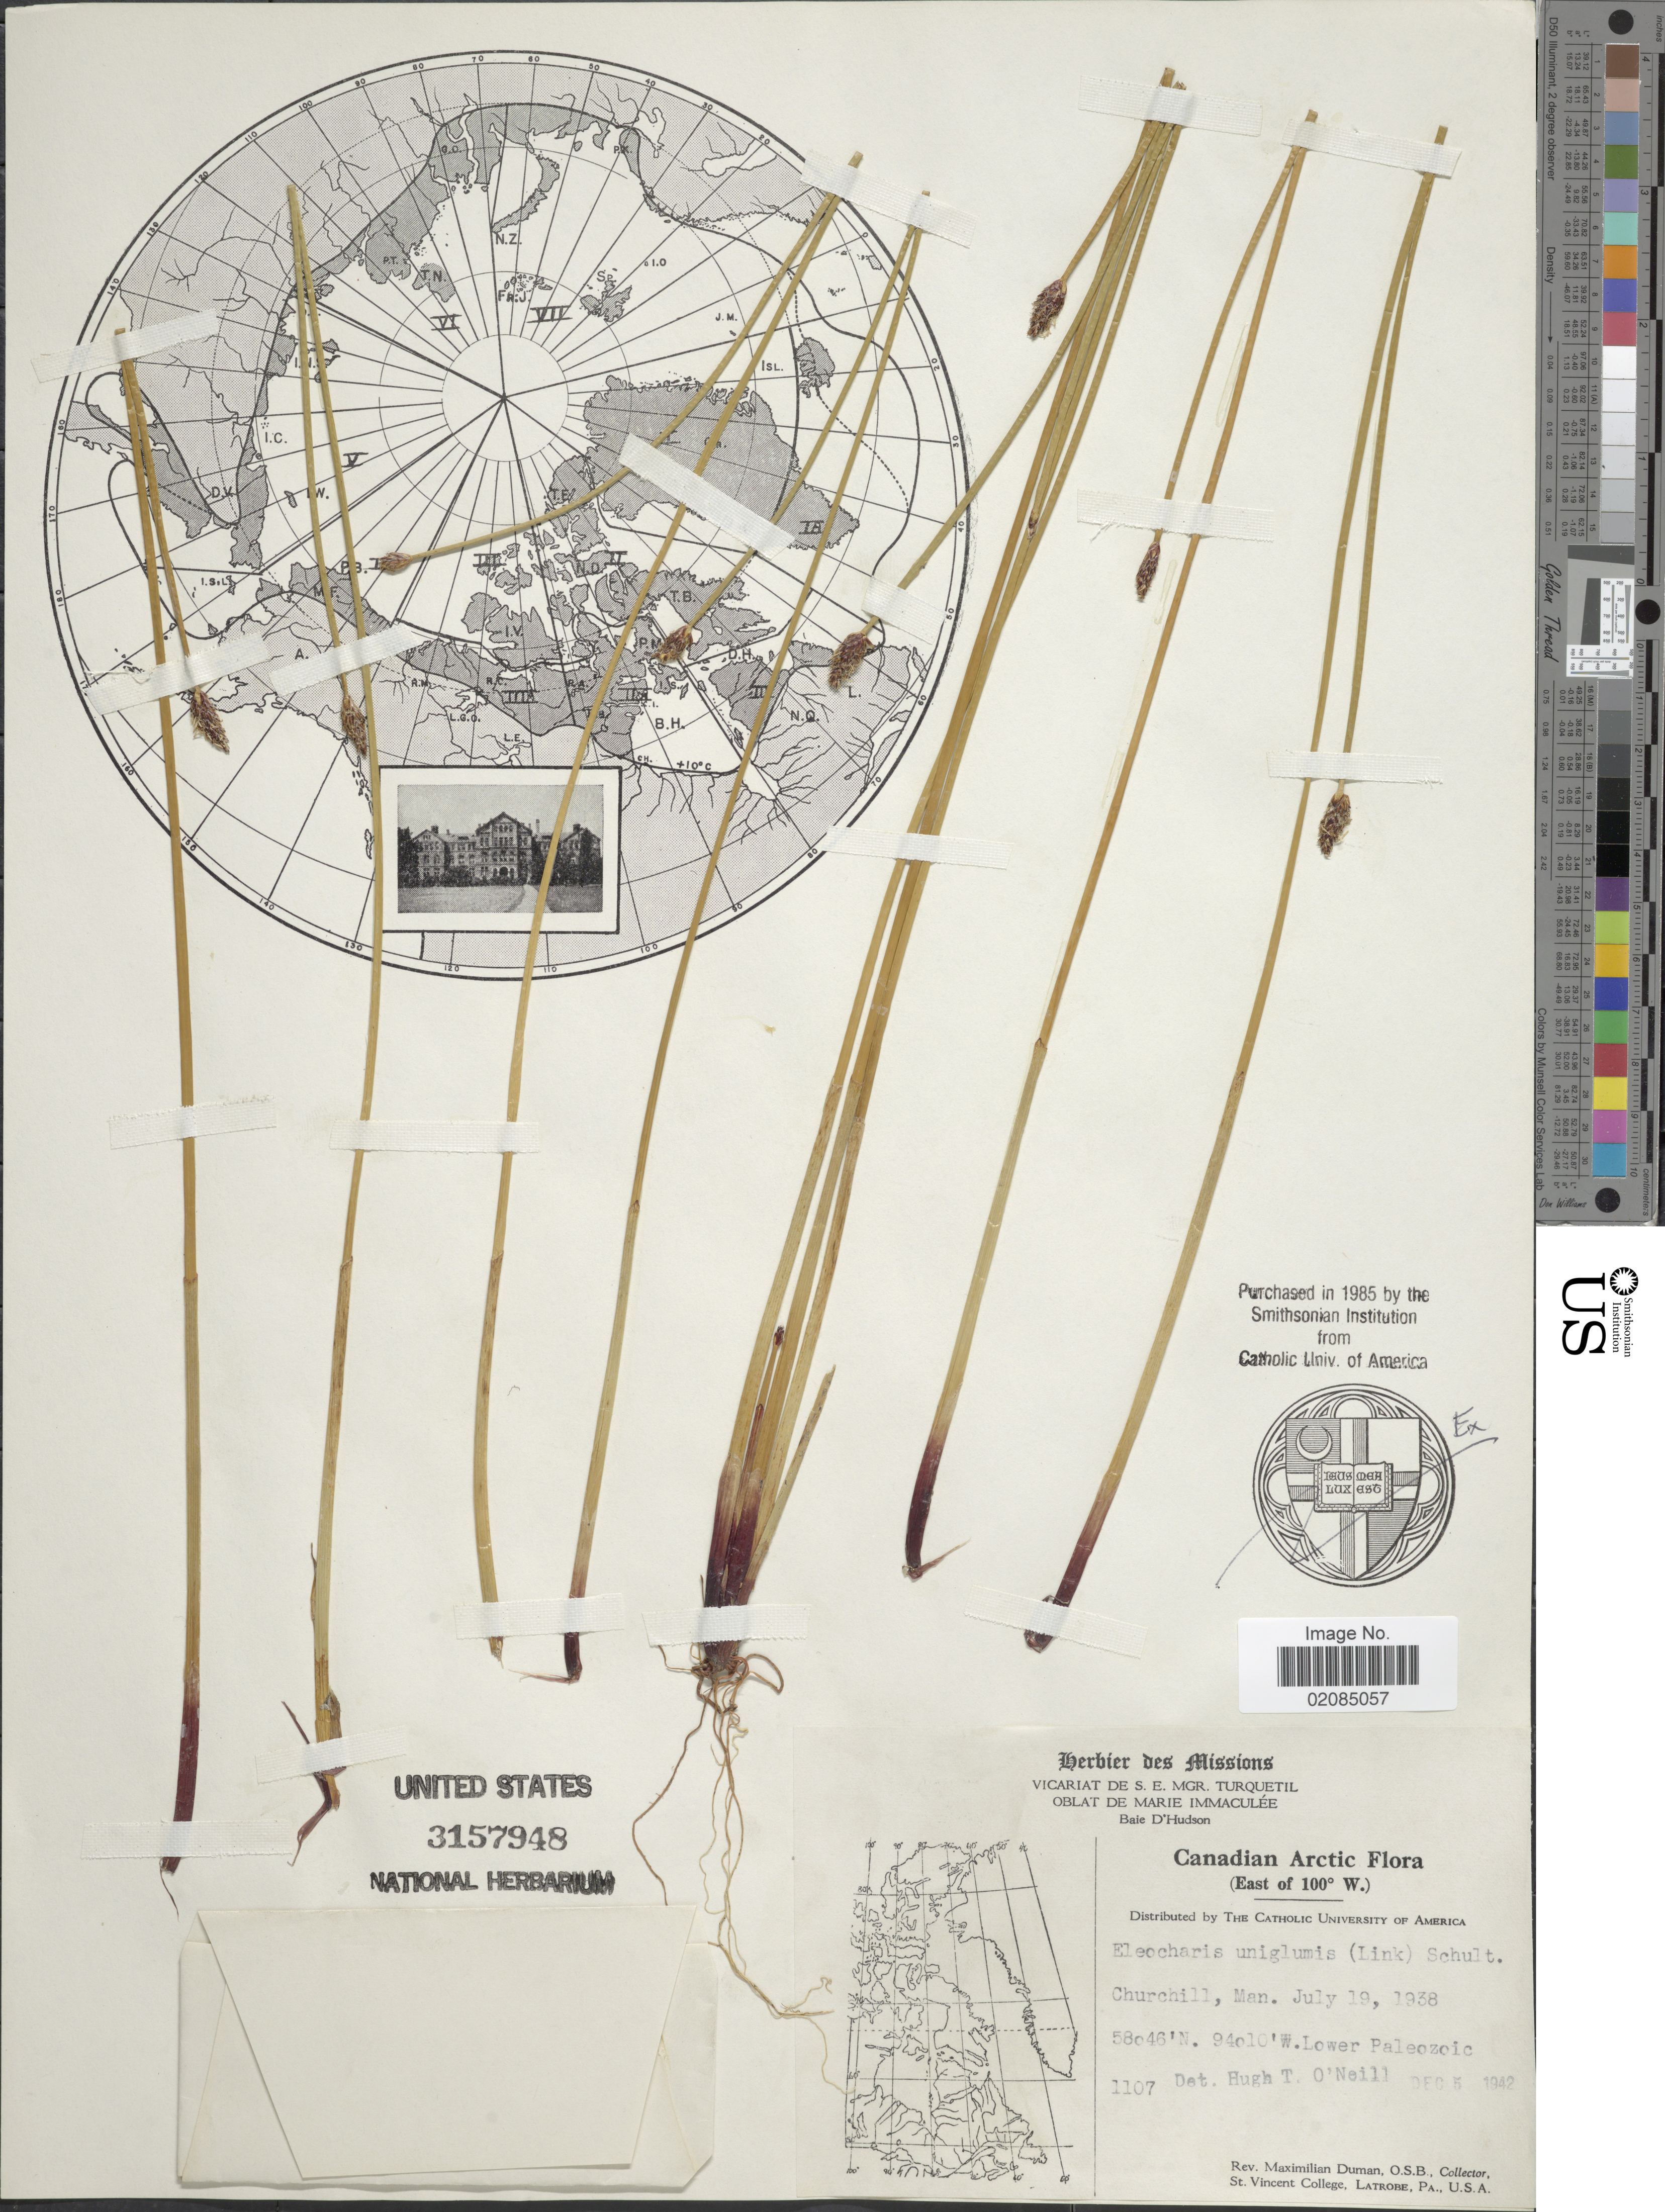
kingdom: Plantae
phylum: Tracheophyta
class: Liliopsida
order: Poales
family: Cyperaceae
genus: Eleocharis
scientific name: Eleocharis uniglumis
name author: (Link) Schult.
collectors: M. Duman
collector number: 1107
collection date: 1942-12-05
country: Canada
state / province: Manitoba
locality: Canadian Arctic, Churchill, Man.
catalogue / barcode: US 3157948